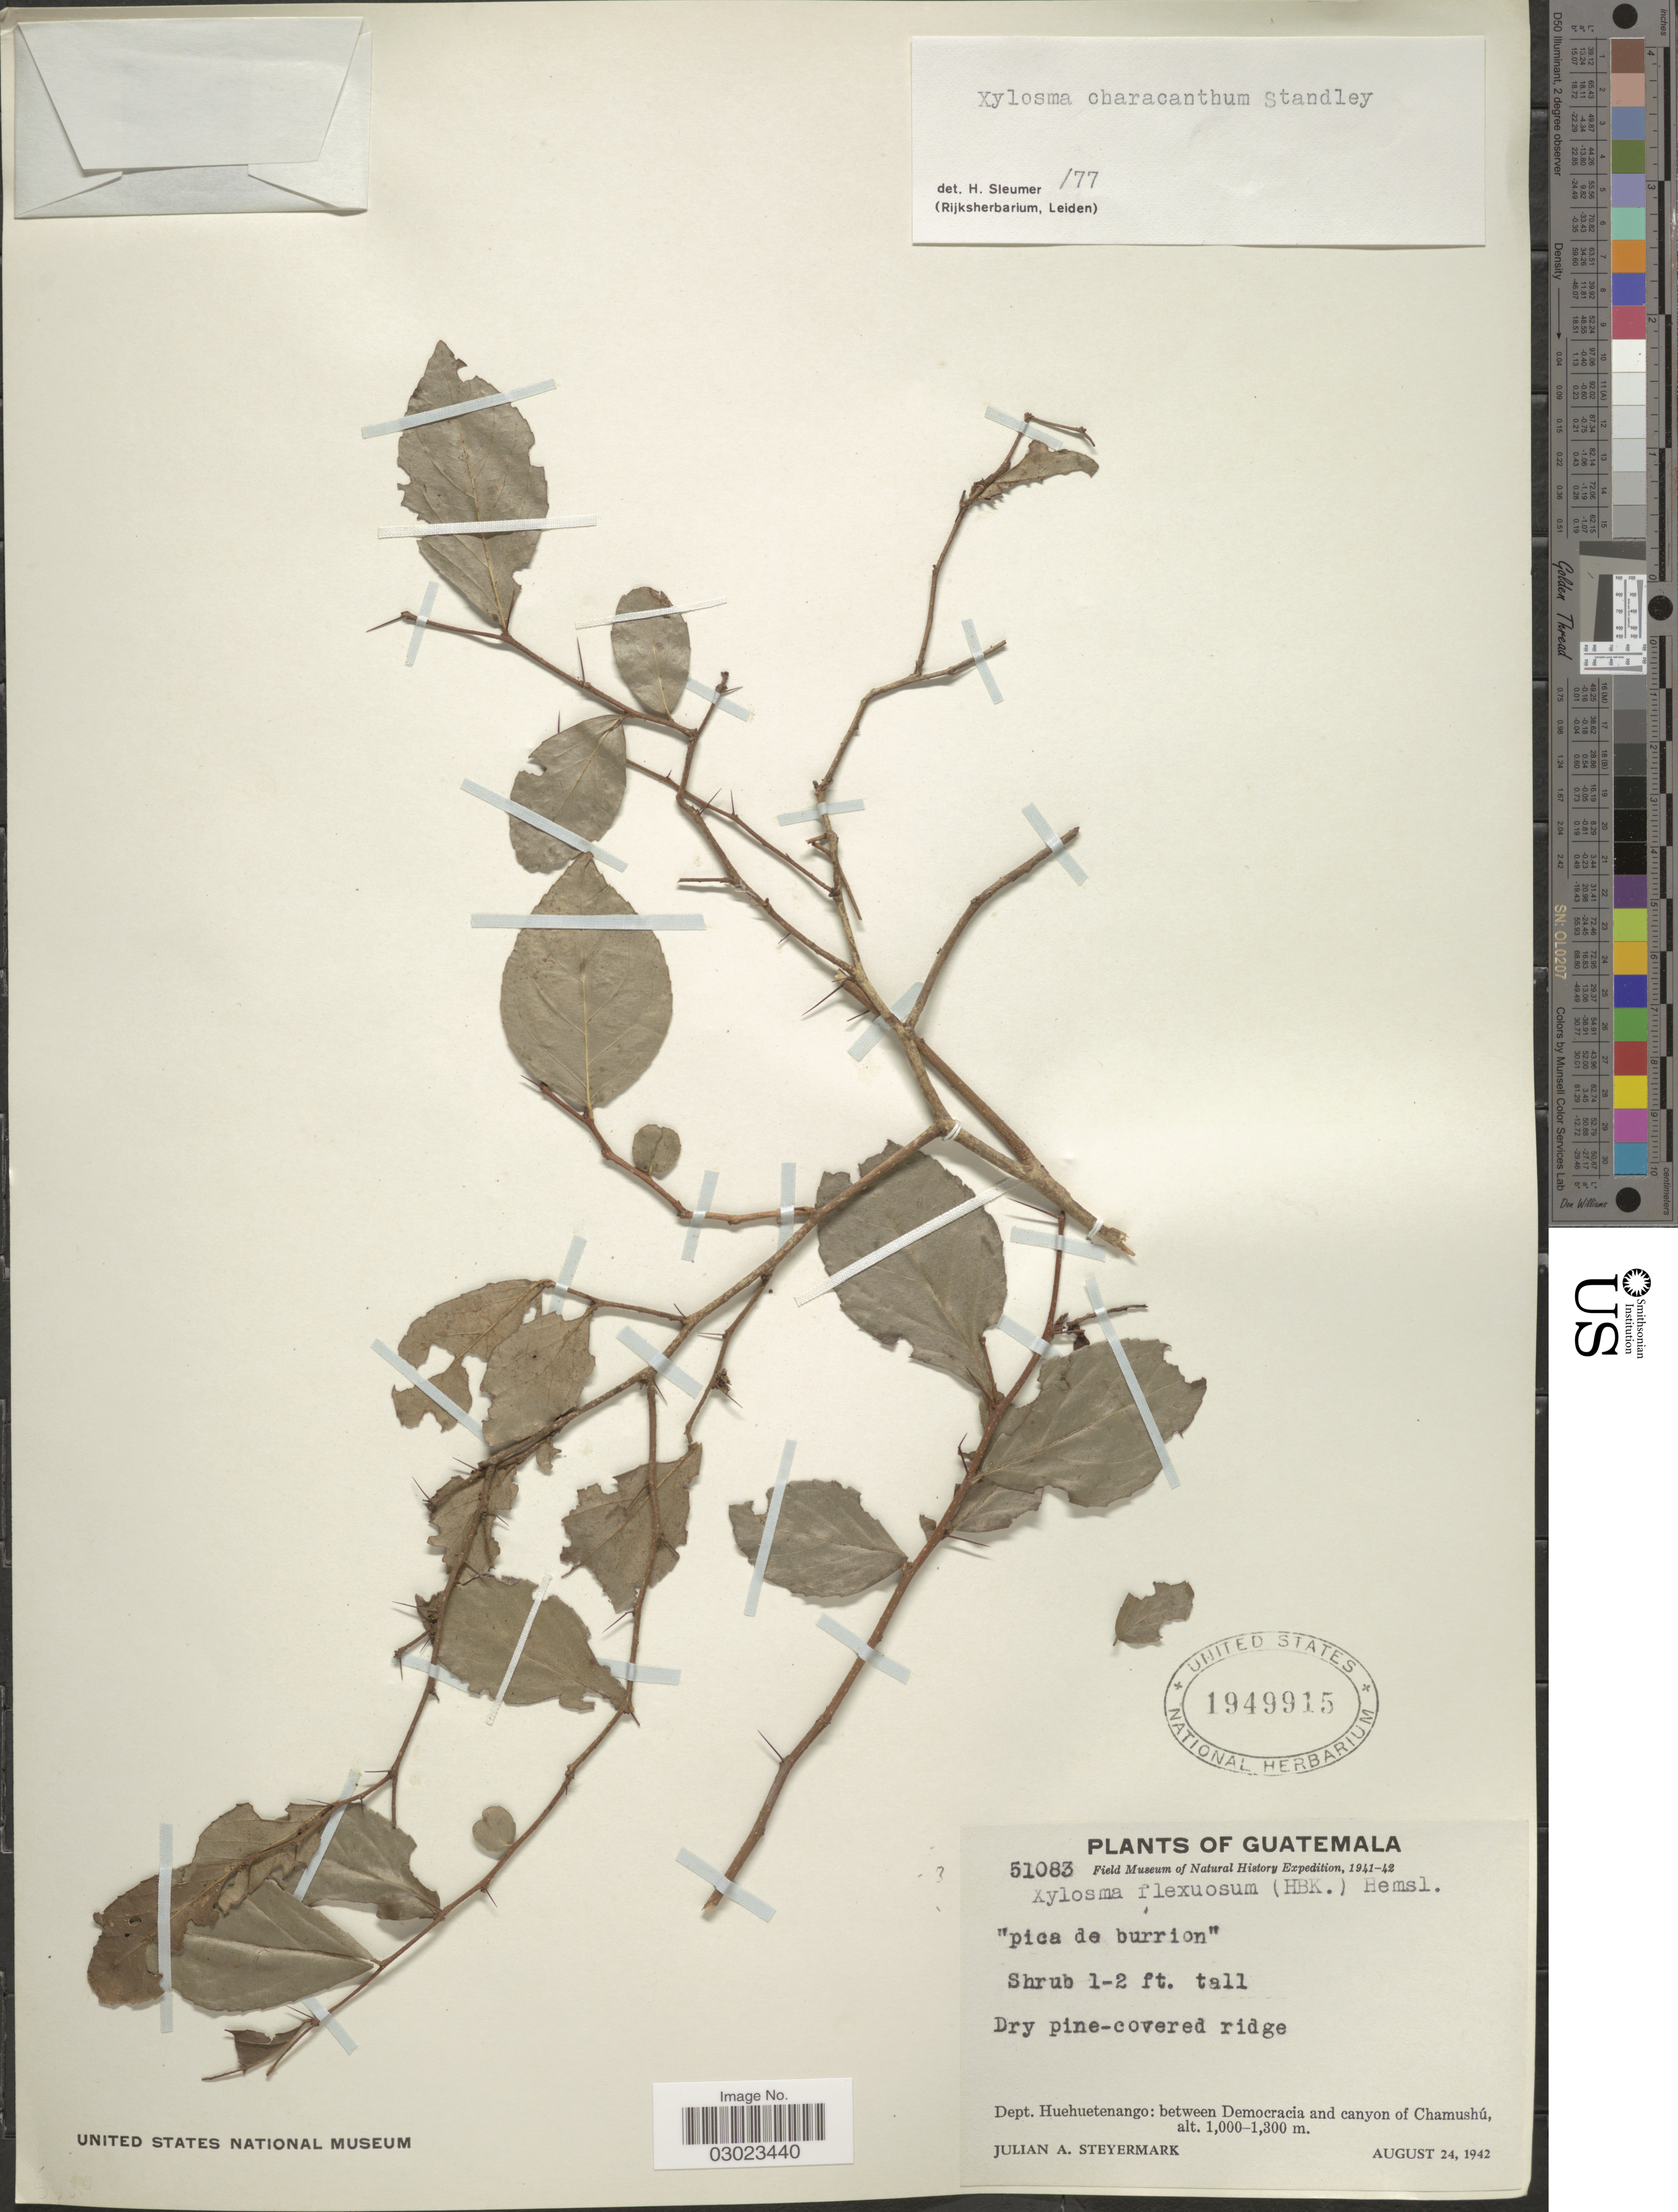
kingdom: Plantae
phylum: Tracheophyta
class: Magnoliopsida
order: Malpighiales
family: Salicaceae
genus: Xylosma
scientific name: Xylosma characantha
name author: Standl.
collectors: J. Steyermark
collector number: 51083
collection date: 1942-08-24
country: Guatemala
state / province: Huehuetenango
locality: Dept. Huehuetenango: between Democracia and canyon of Chamushú.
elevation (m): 1000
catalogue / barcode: US 1949915